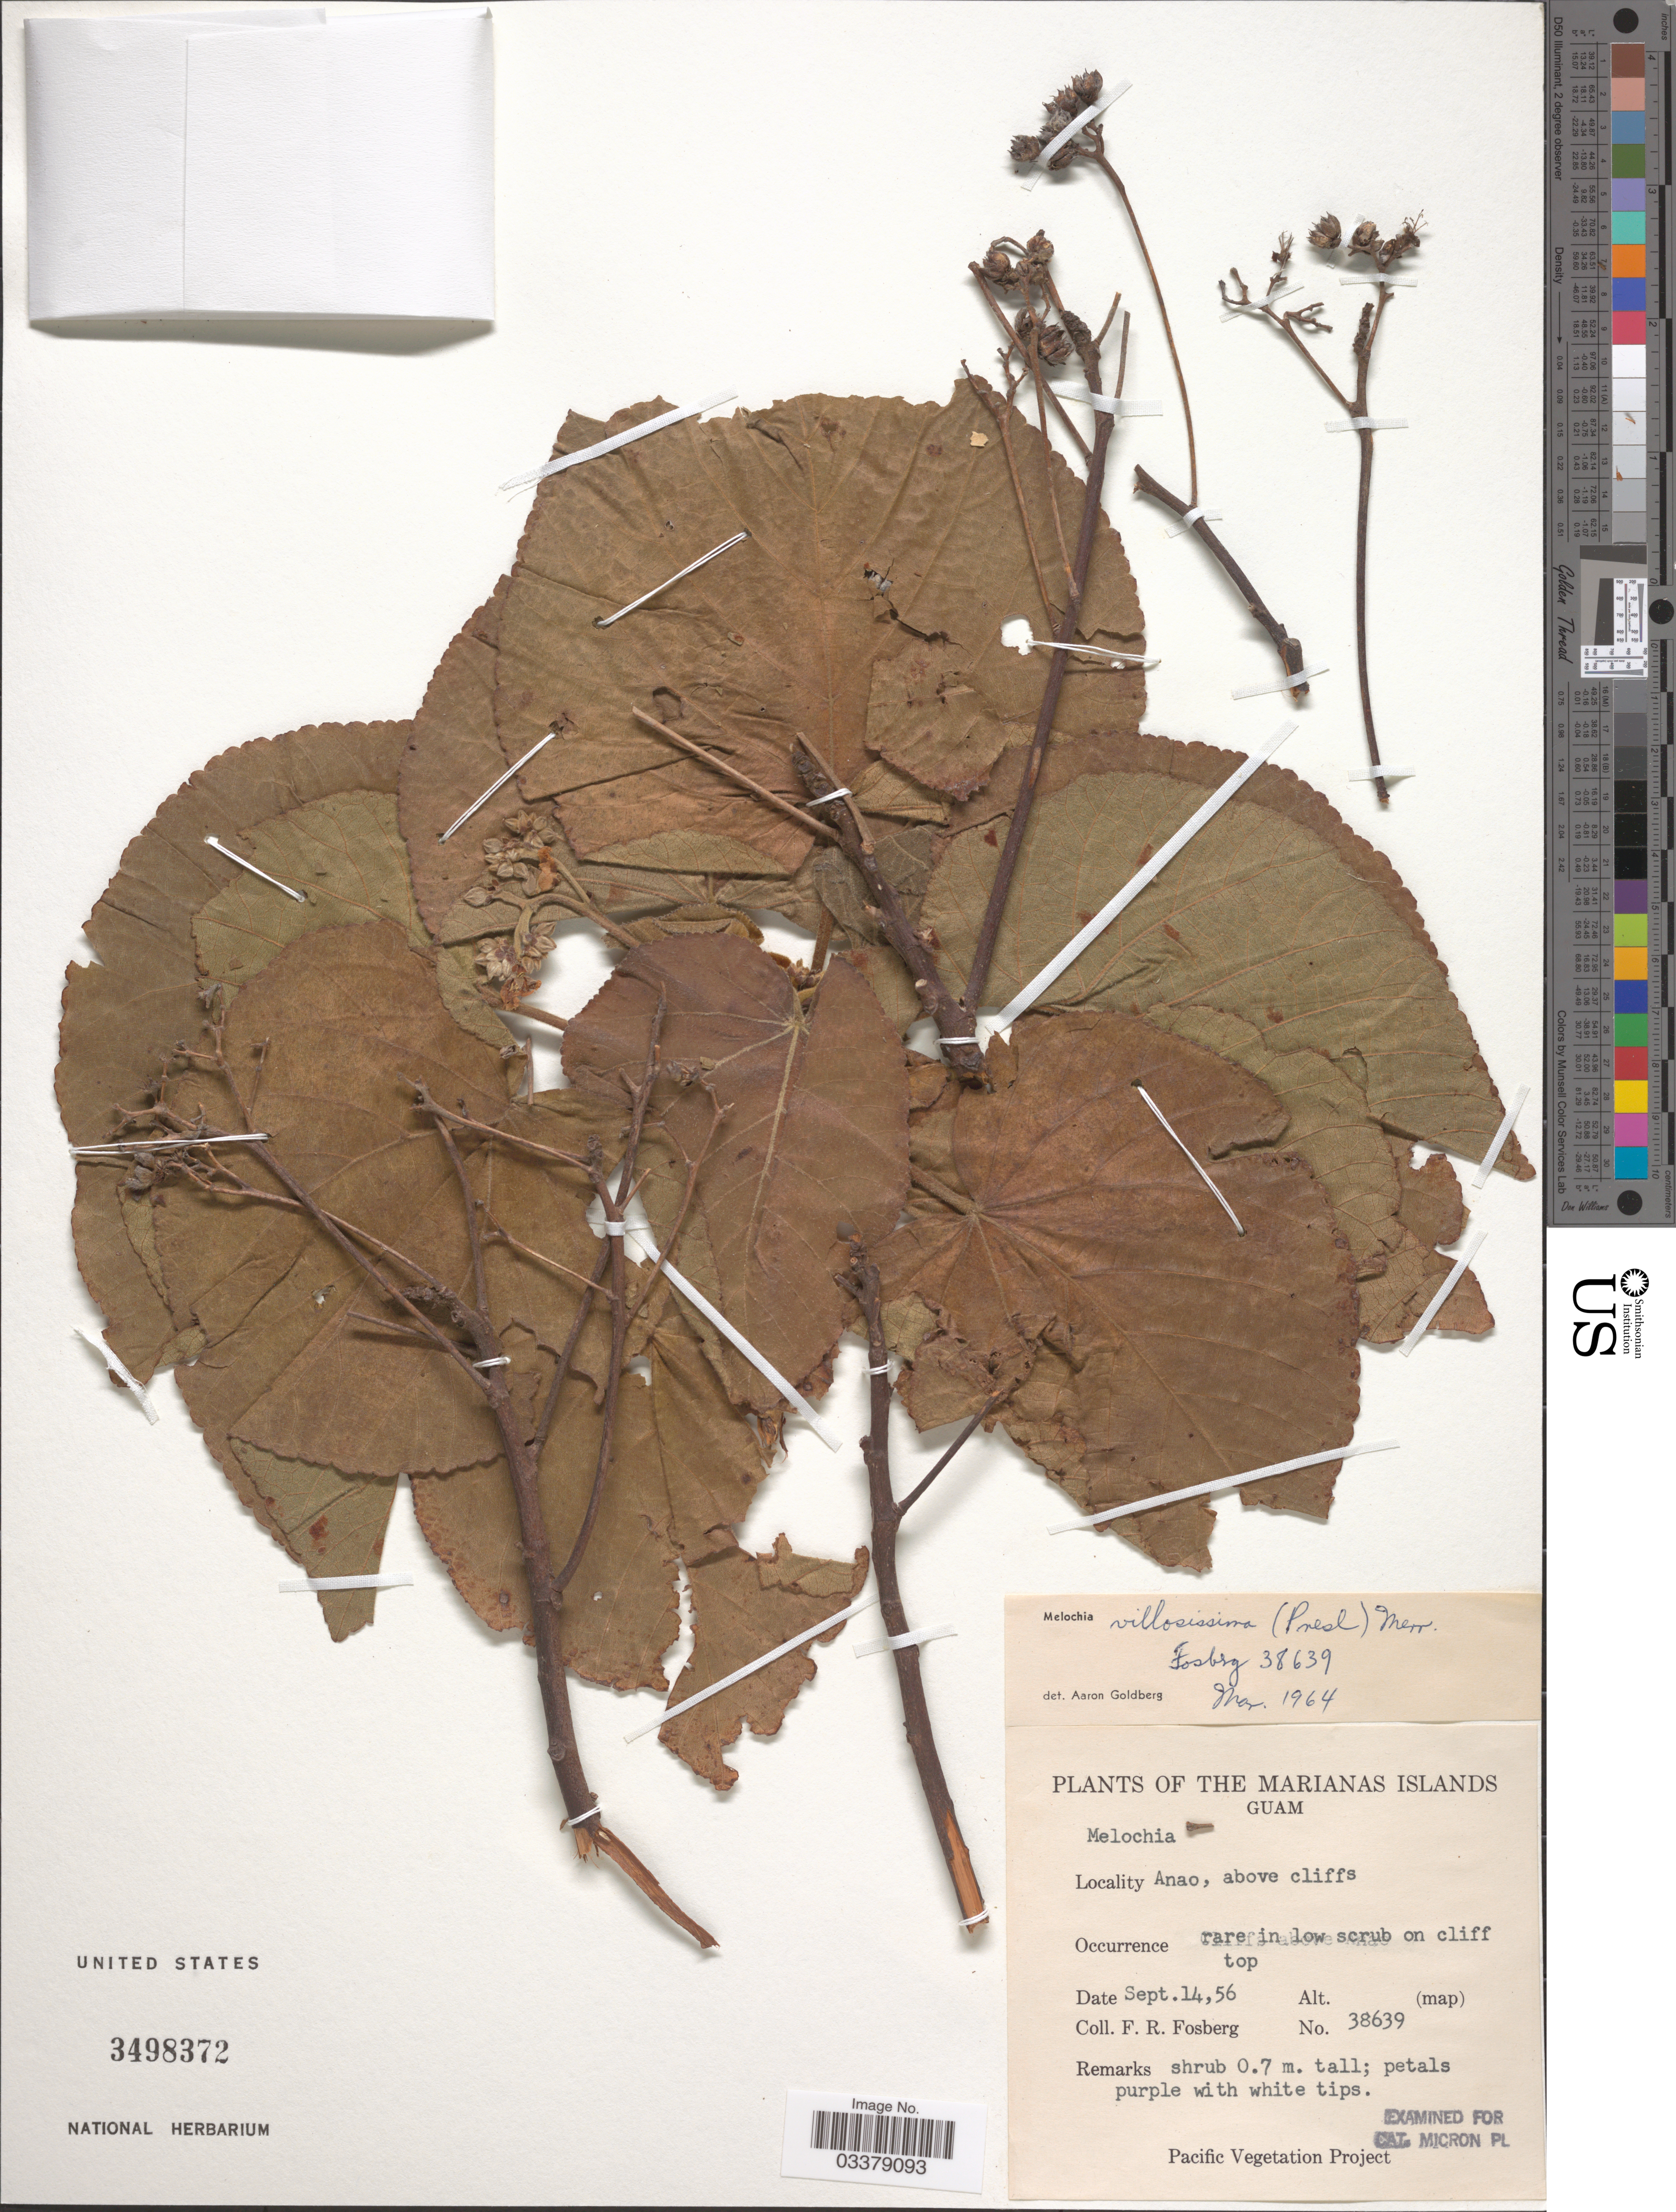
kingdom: Plantae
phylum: Tracheophyta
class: Magnoliopsida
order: Malvales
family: Malvaceae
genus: Melochia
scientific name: Melochia villosissima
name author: (C. Presl) Merr.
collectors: F. R. Fosberg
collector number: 38639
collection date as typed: Transcribed d/m/y: 14/9/56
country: Guam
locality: The Marianas Islands. Anao, above cliffs.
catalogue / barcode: US 3498372